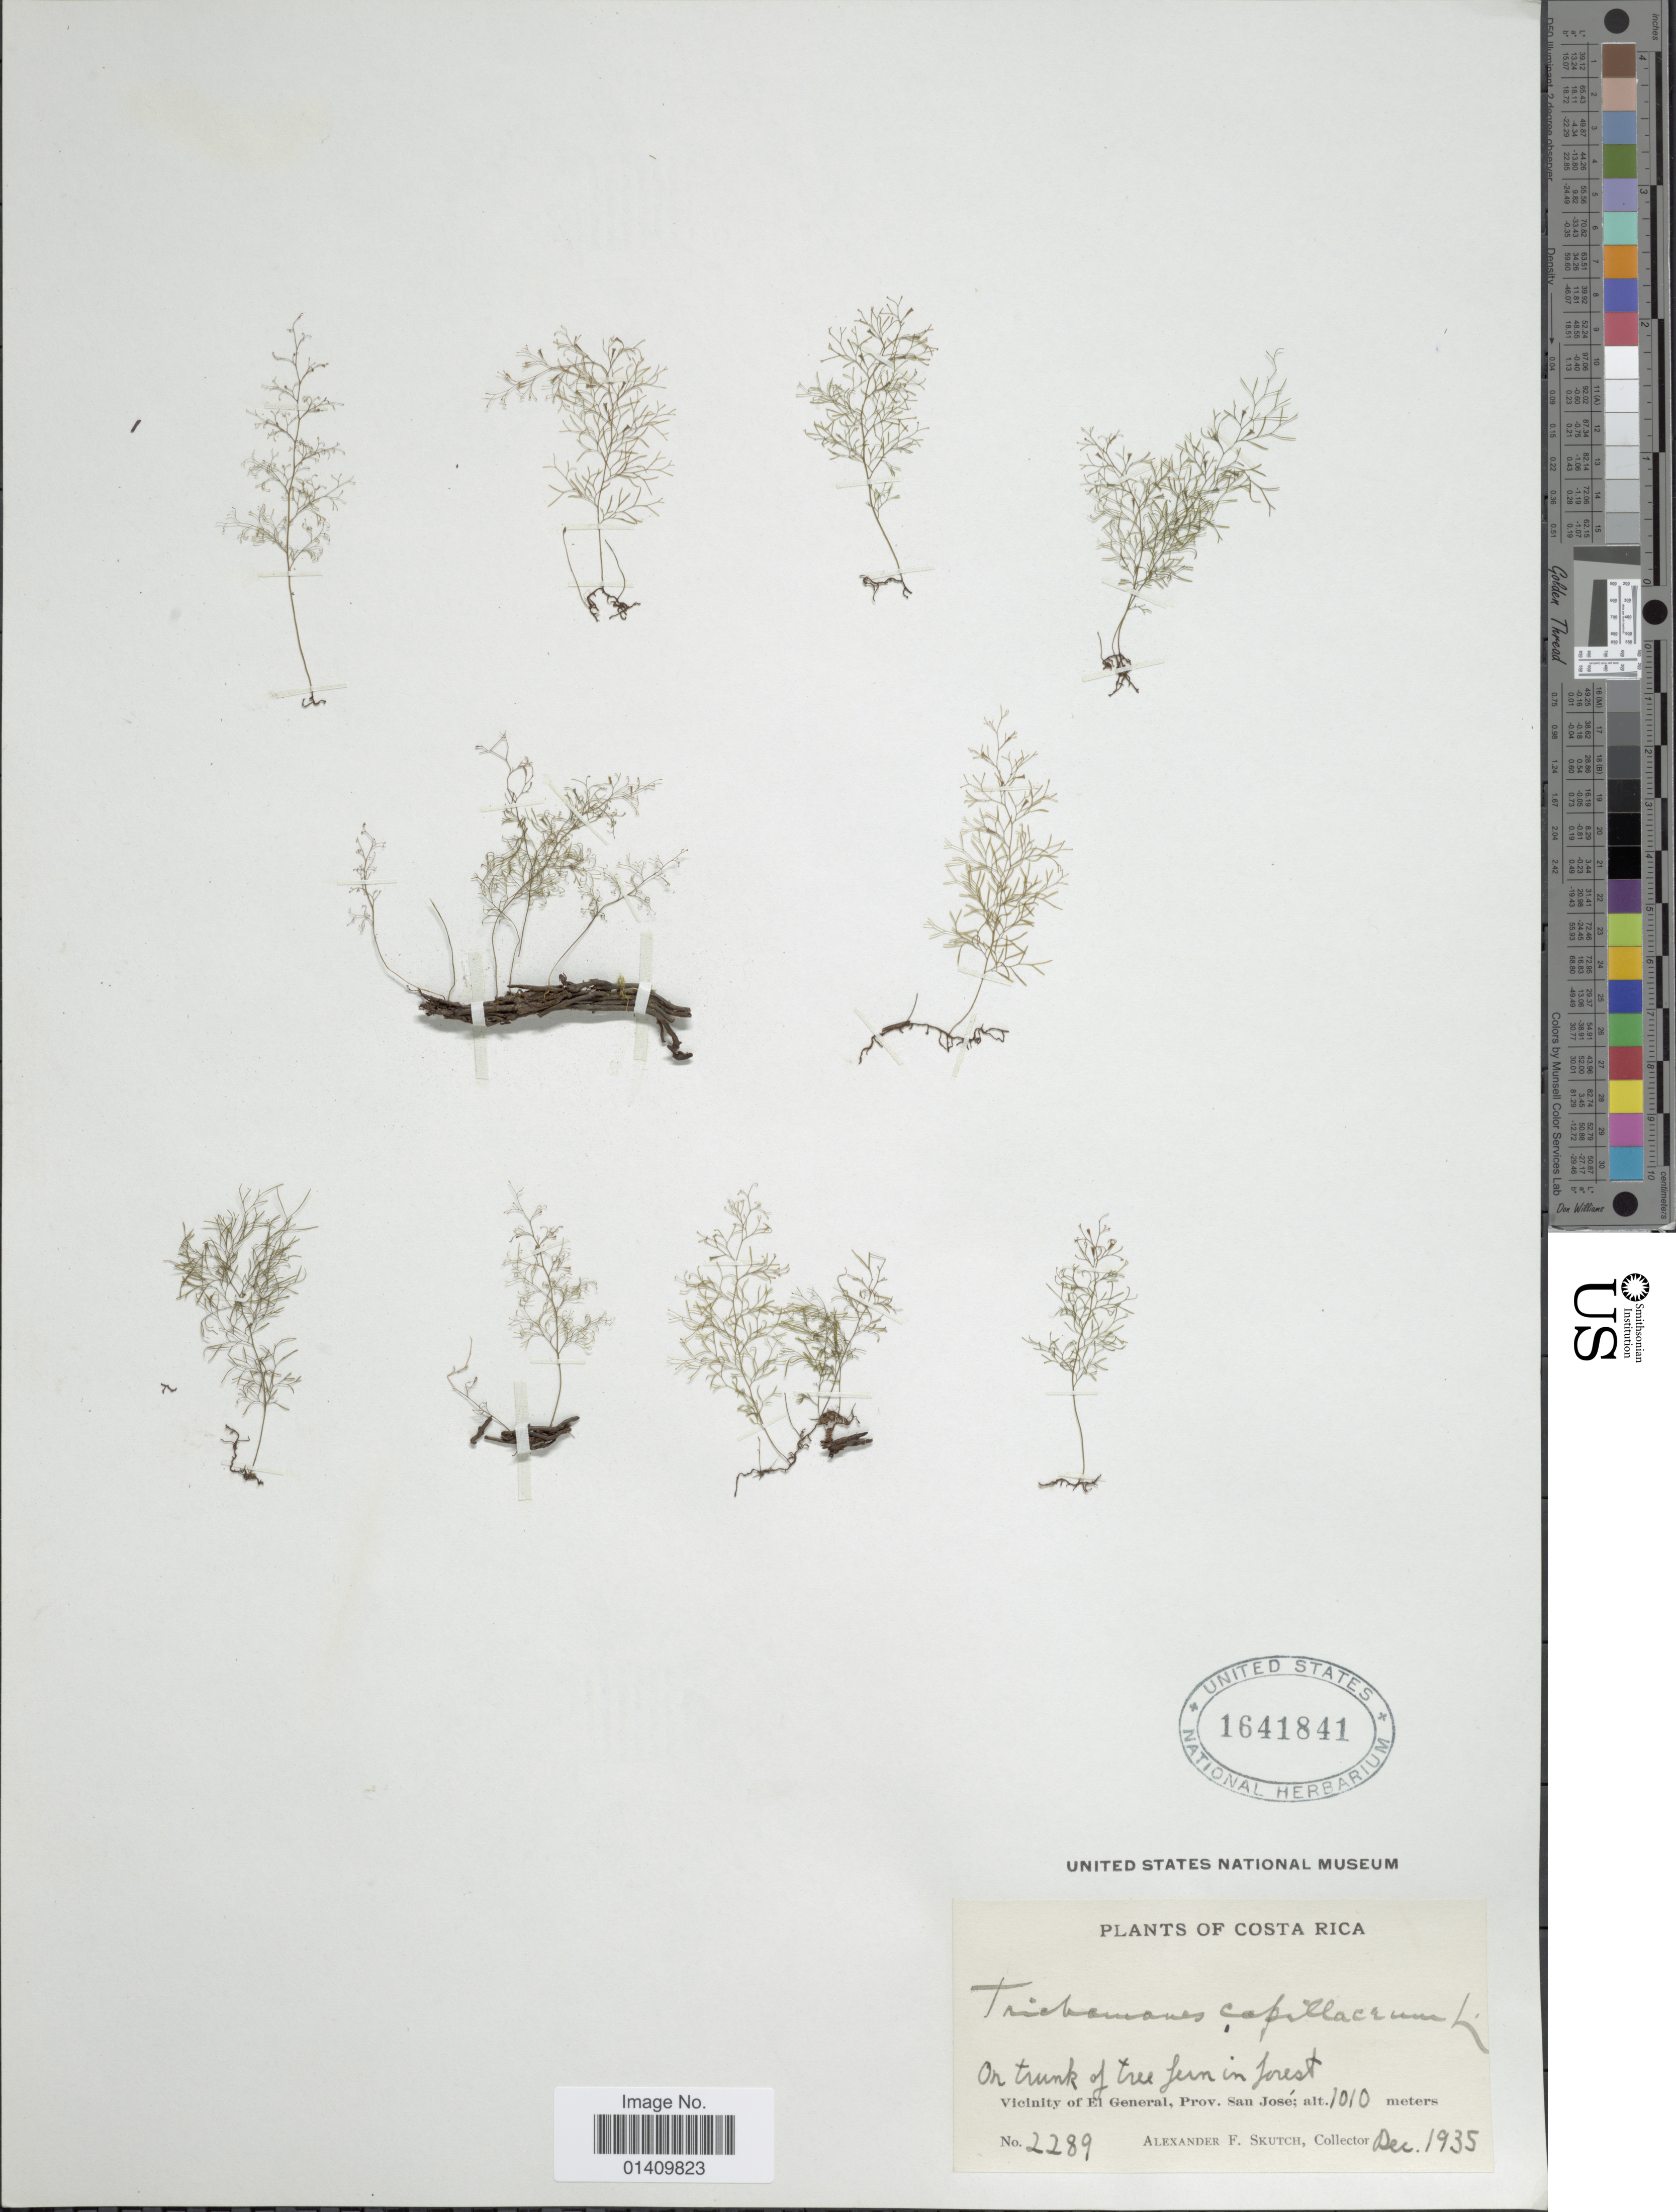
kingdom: Plantae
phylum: Tracheophyta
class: Polypodiopsida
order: Hymenophyllales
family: Hymenophyllaceae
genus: Polyphlebium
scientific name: Polyphlebium angustatum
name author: (Carmich.) Ebihara & Dubuisson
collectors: A. F. Skutch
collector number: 2289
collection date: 1935-12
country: Costa Rica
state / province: San José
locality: Vicinity of El General prov. San Jose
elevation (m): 1010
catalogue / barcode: US 1641841